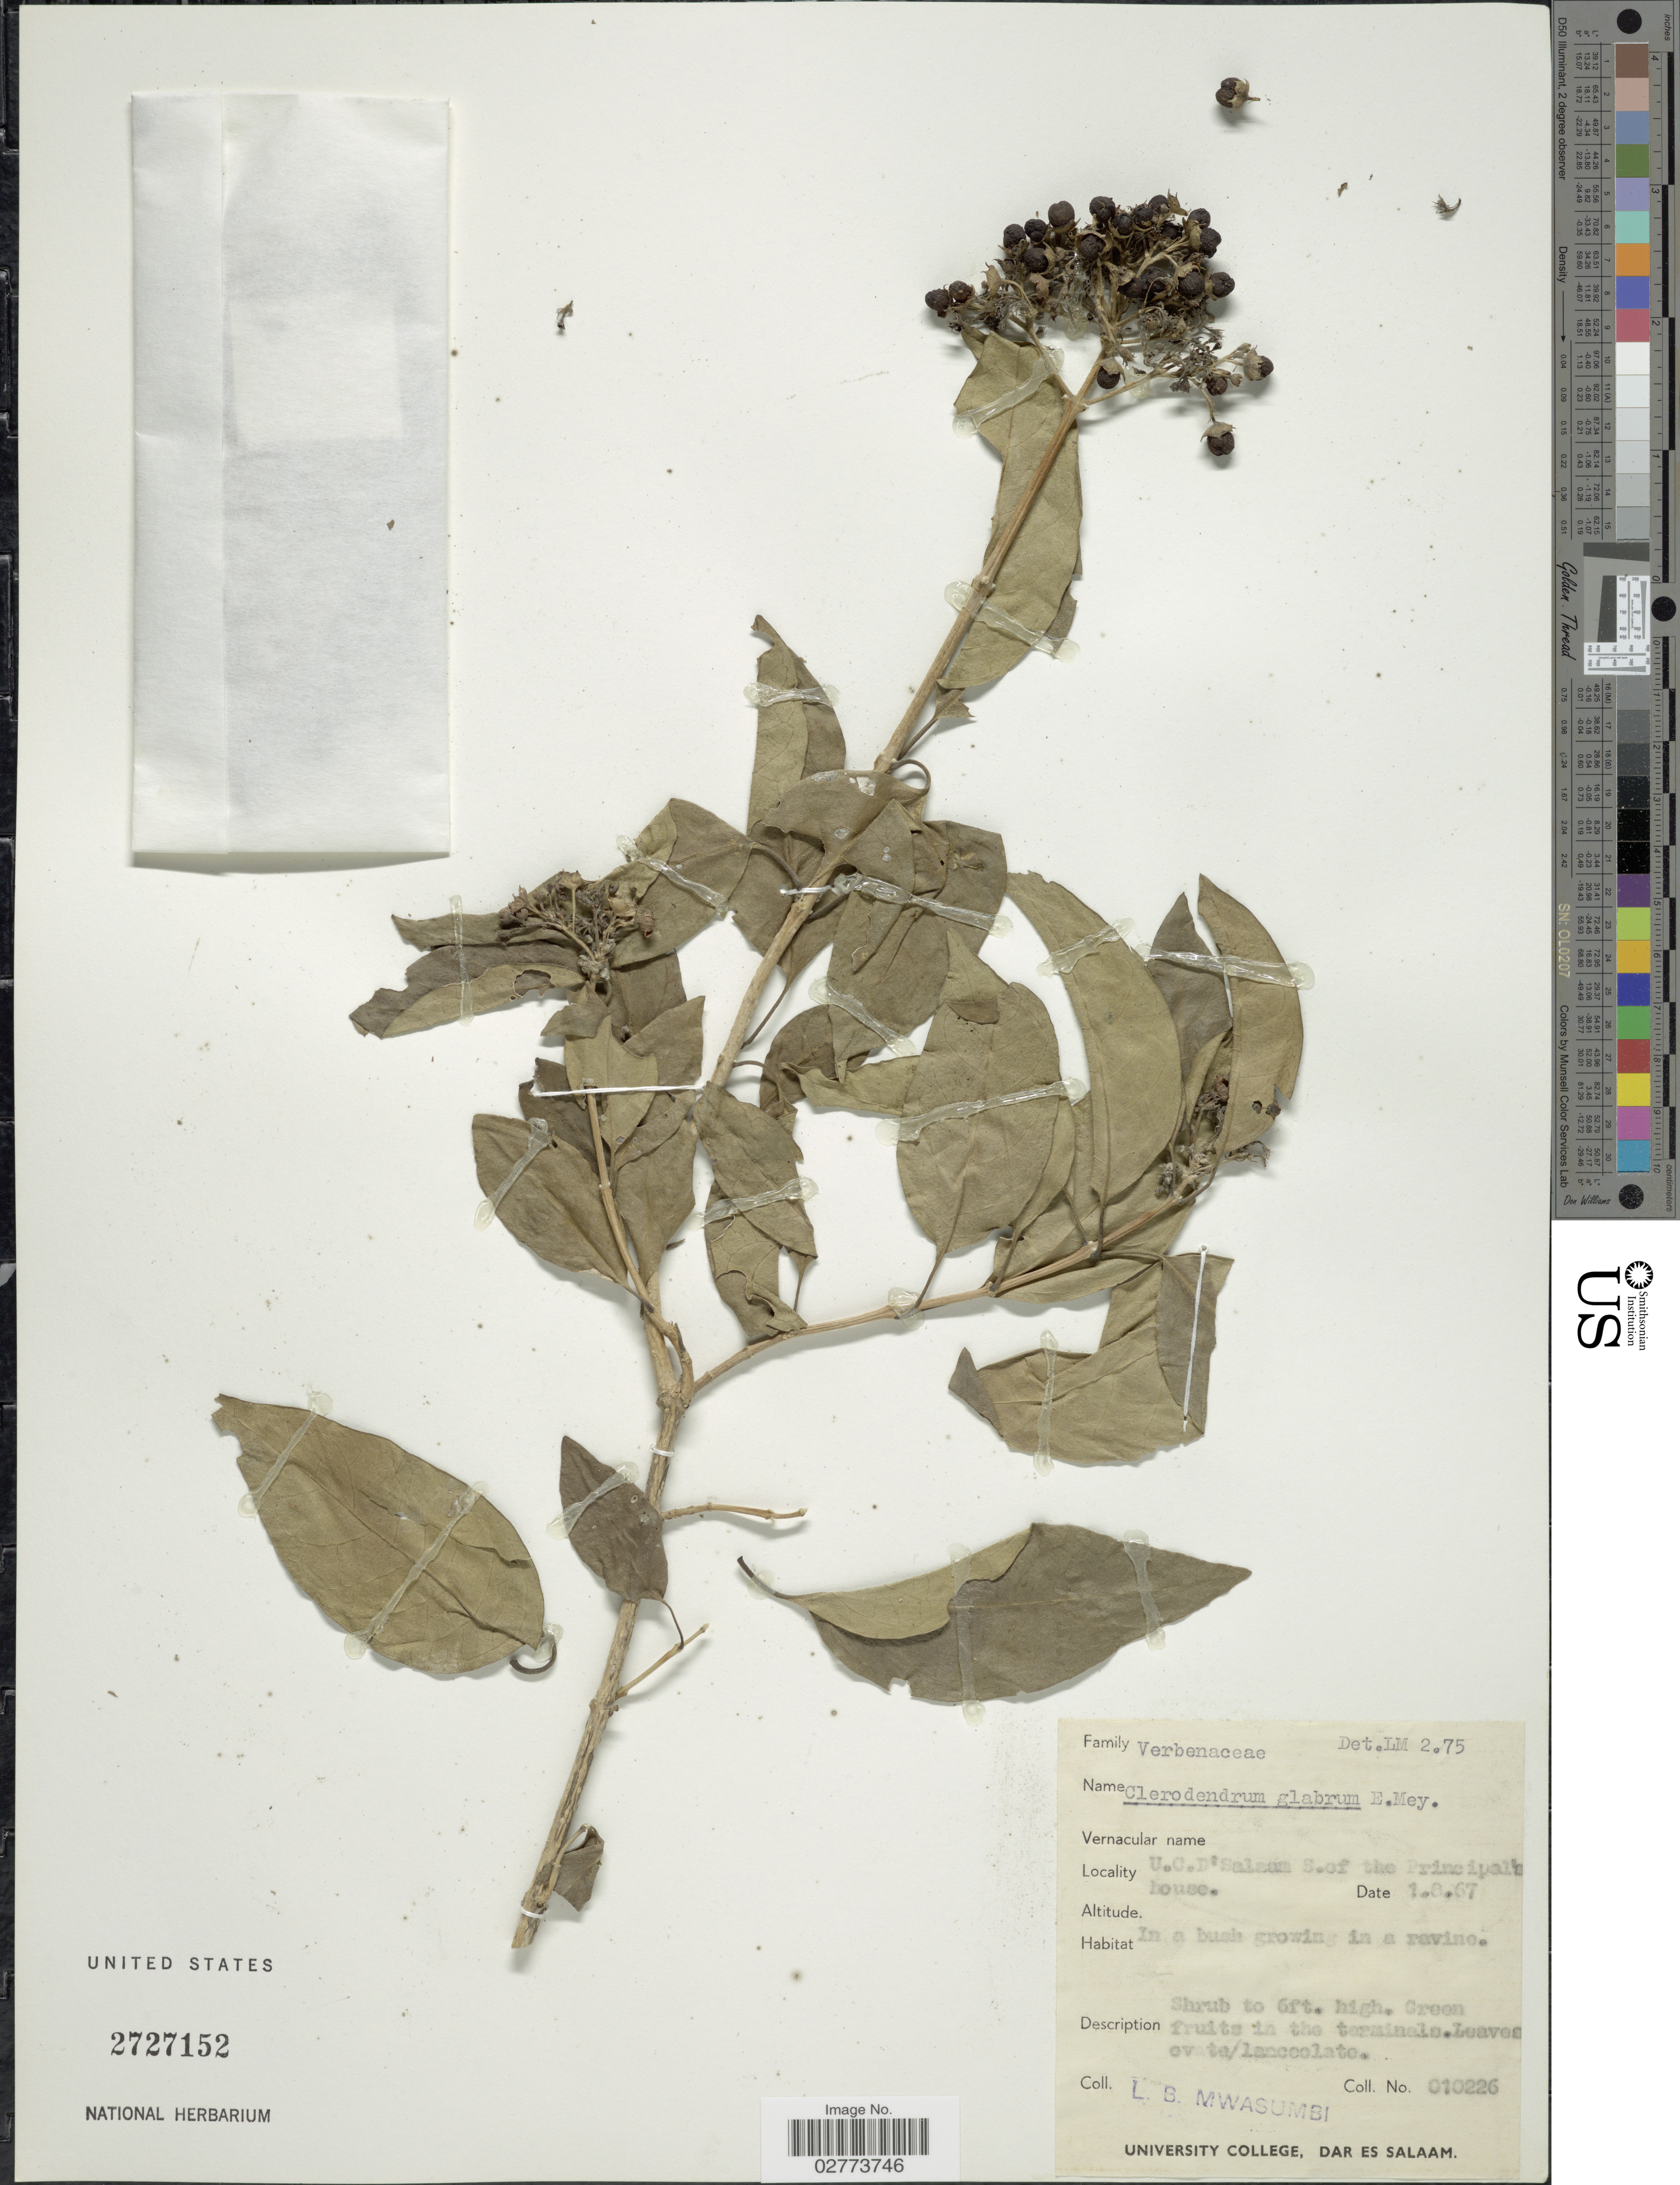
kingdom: Plantae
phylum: Tracheophyta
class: Magnoliopsida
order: Lamiales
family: Lamiaceae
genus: Clerodendrum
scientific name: Clerodendrum glabrum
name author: E. Mey.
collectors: L. Mwasumbi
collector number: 010226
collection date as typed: Transcribed d/m/y: 1/8/67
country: Tanzania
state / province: Dar es Salaam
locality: U. C. D'Salaam S. of the Principal's house.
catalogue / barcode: US 2727152